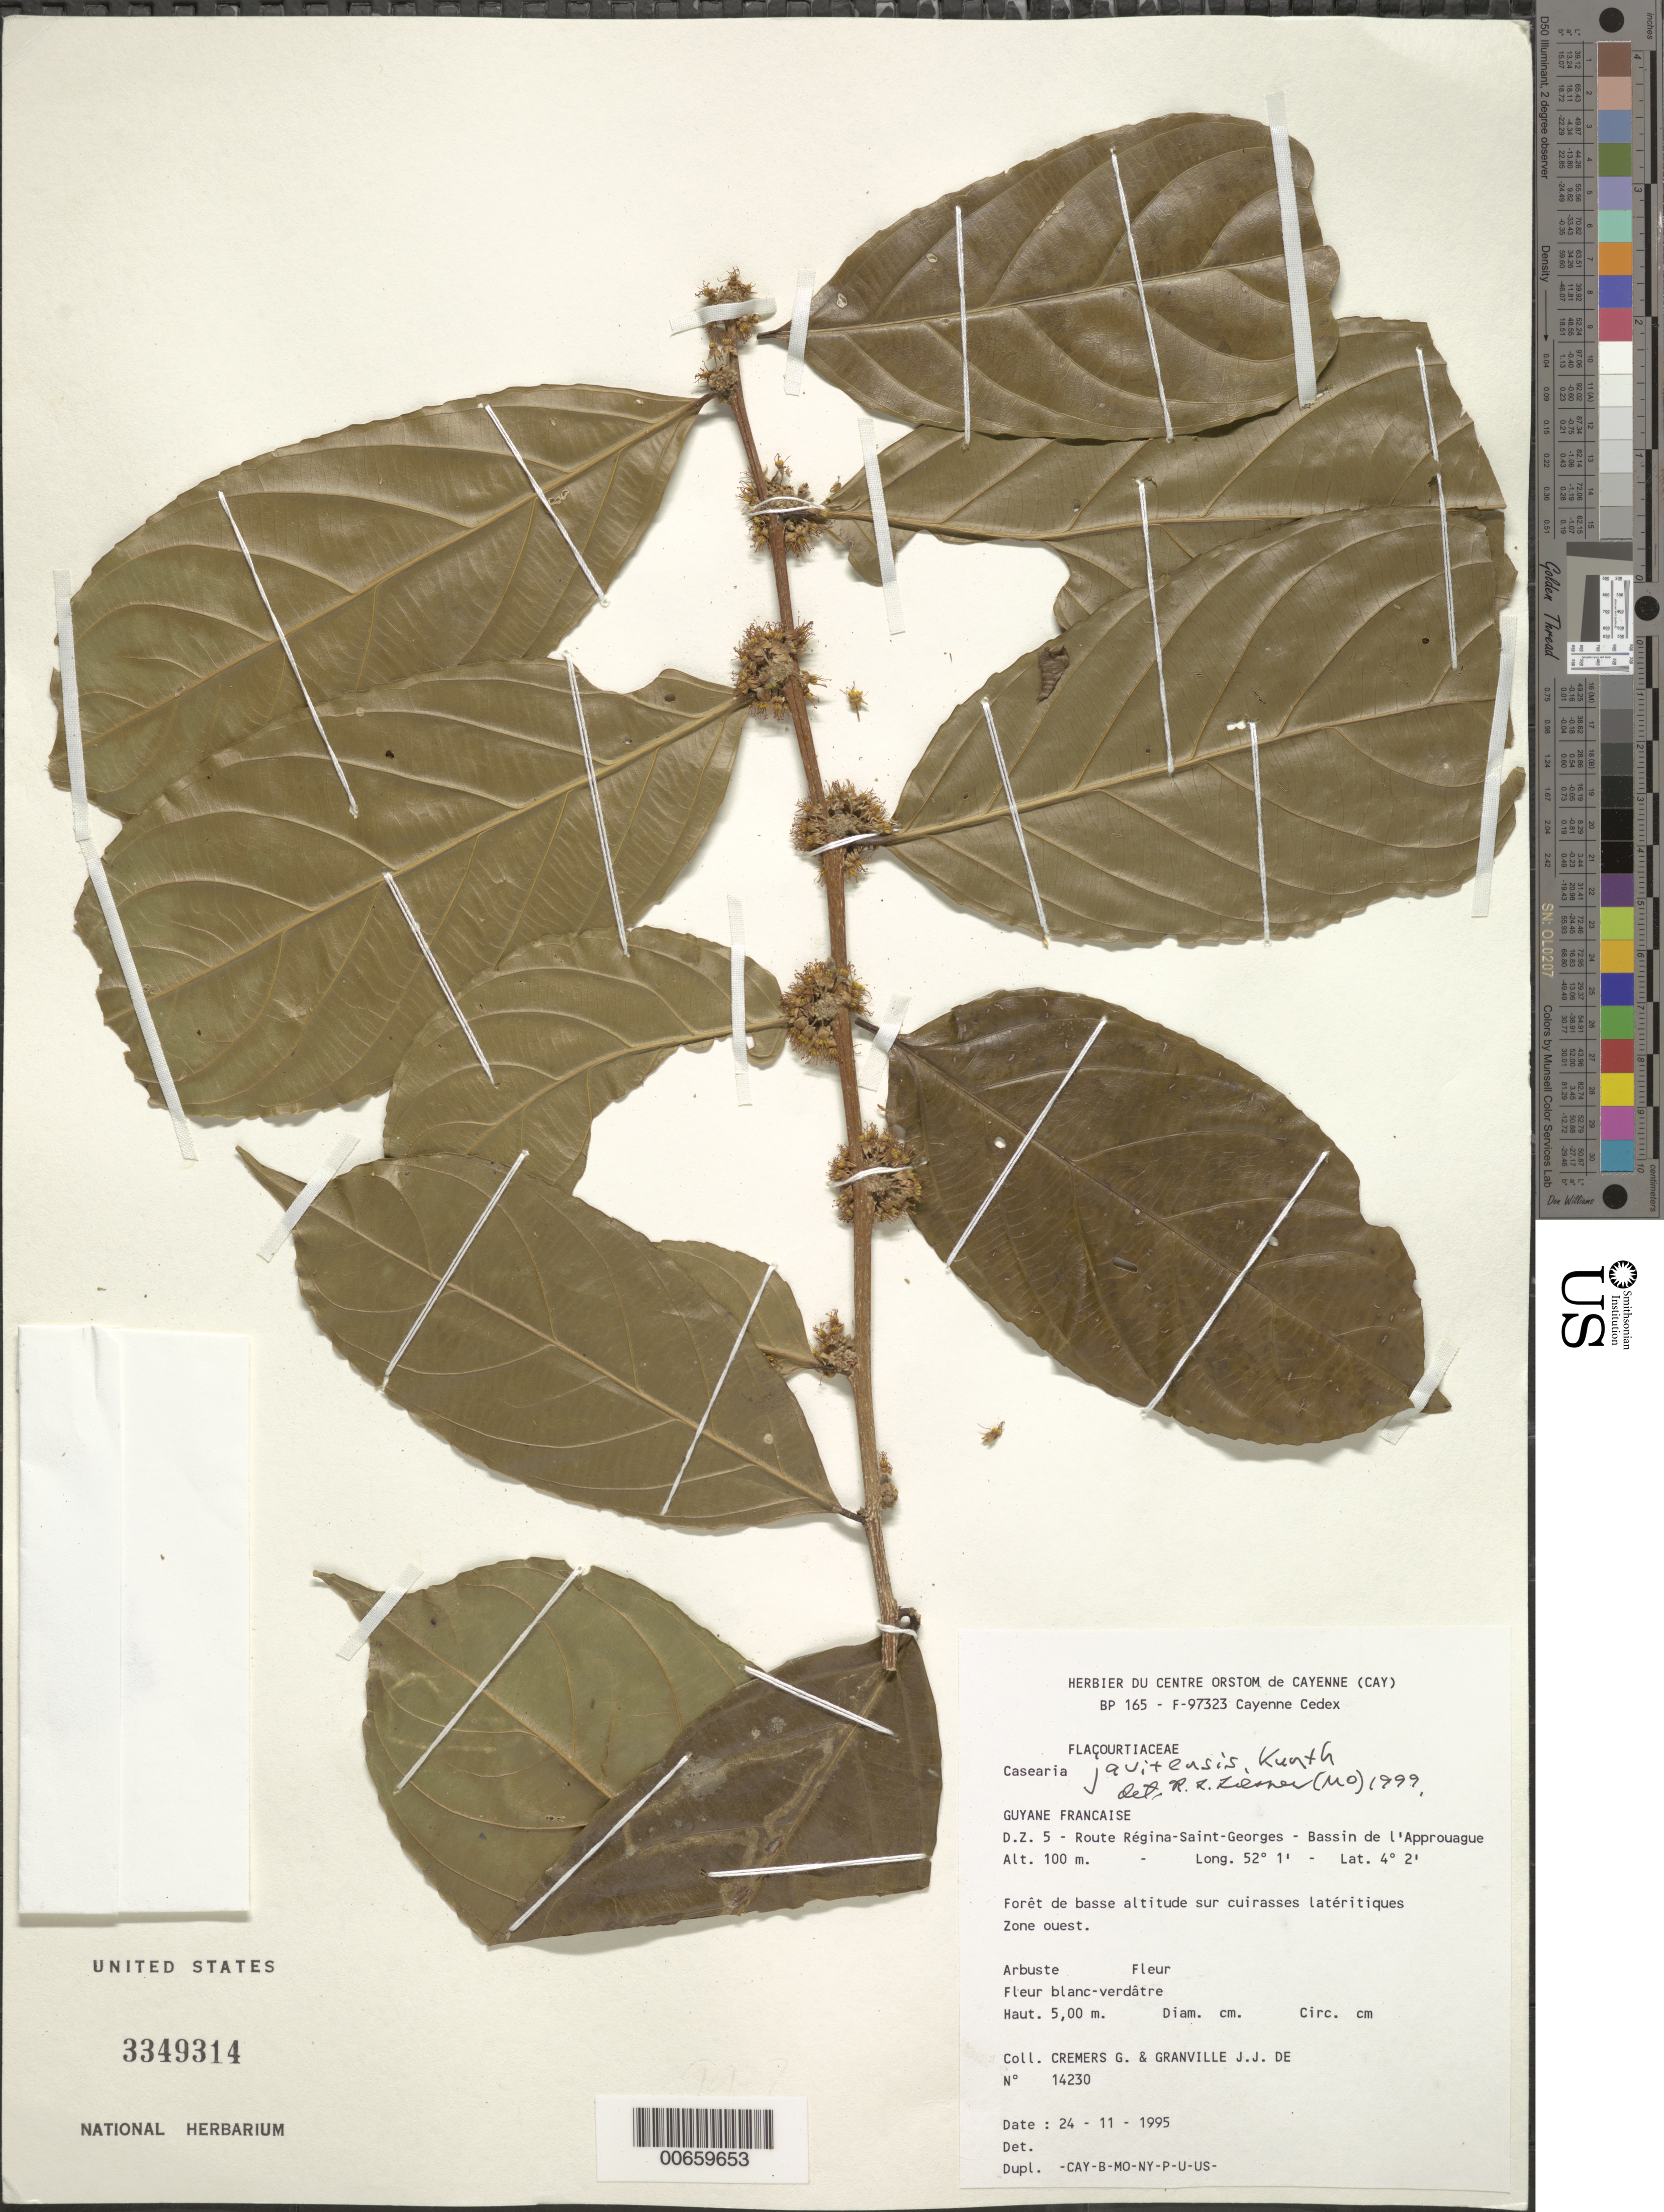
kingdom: Plantae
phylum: Tracheophyta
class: Magnoliopsida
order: Malpighiales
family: Salicaceae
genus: Piparea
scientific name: Piparea multiflora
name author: C.F. Gaertn.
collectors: G. Cremers & J.-J. de Granville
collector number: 14230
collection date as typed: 24-Nov-95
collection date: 1995-11-24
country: French Guiana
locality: Route Regina-Saint-Georges, D.Z. 5, Bassin de l'Approuague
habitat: Forêt de basse altitude sur cuirasses latéritiques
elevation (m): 100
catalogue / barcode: US 3349314